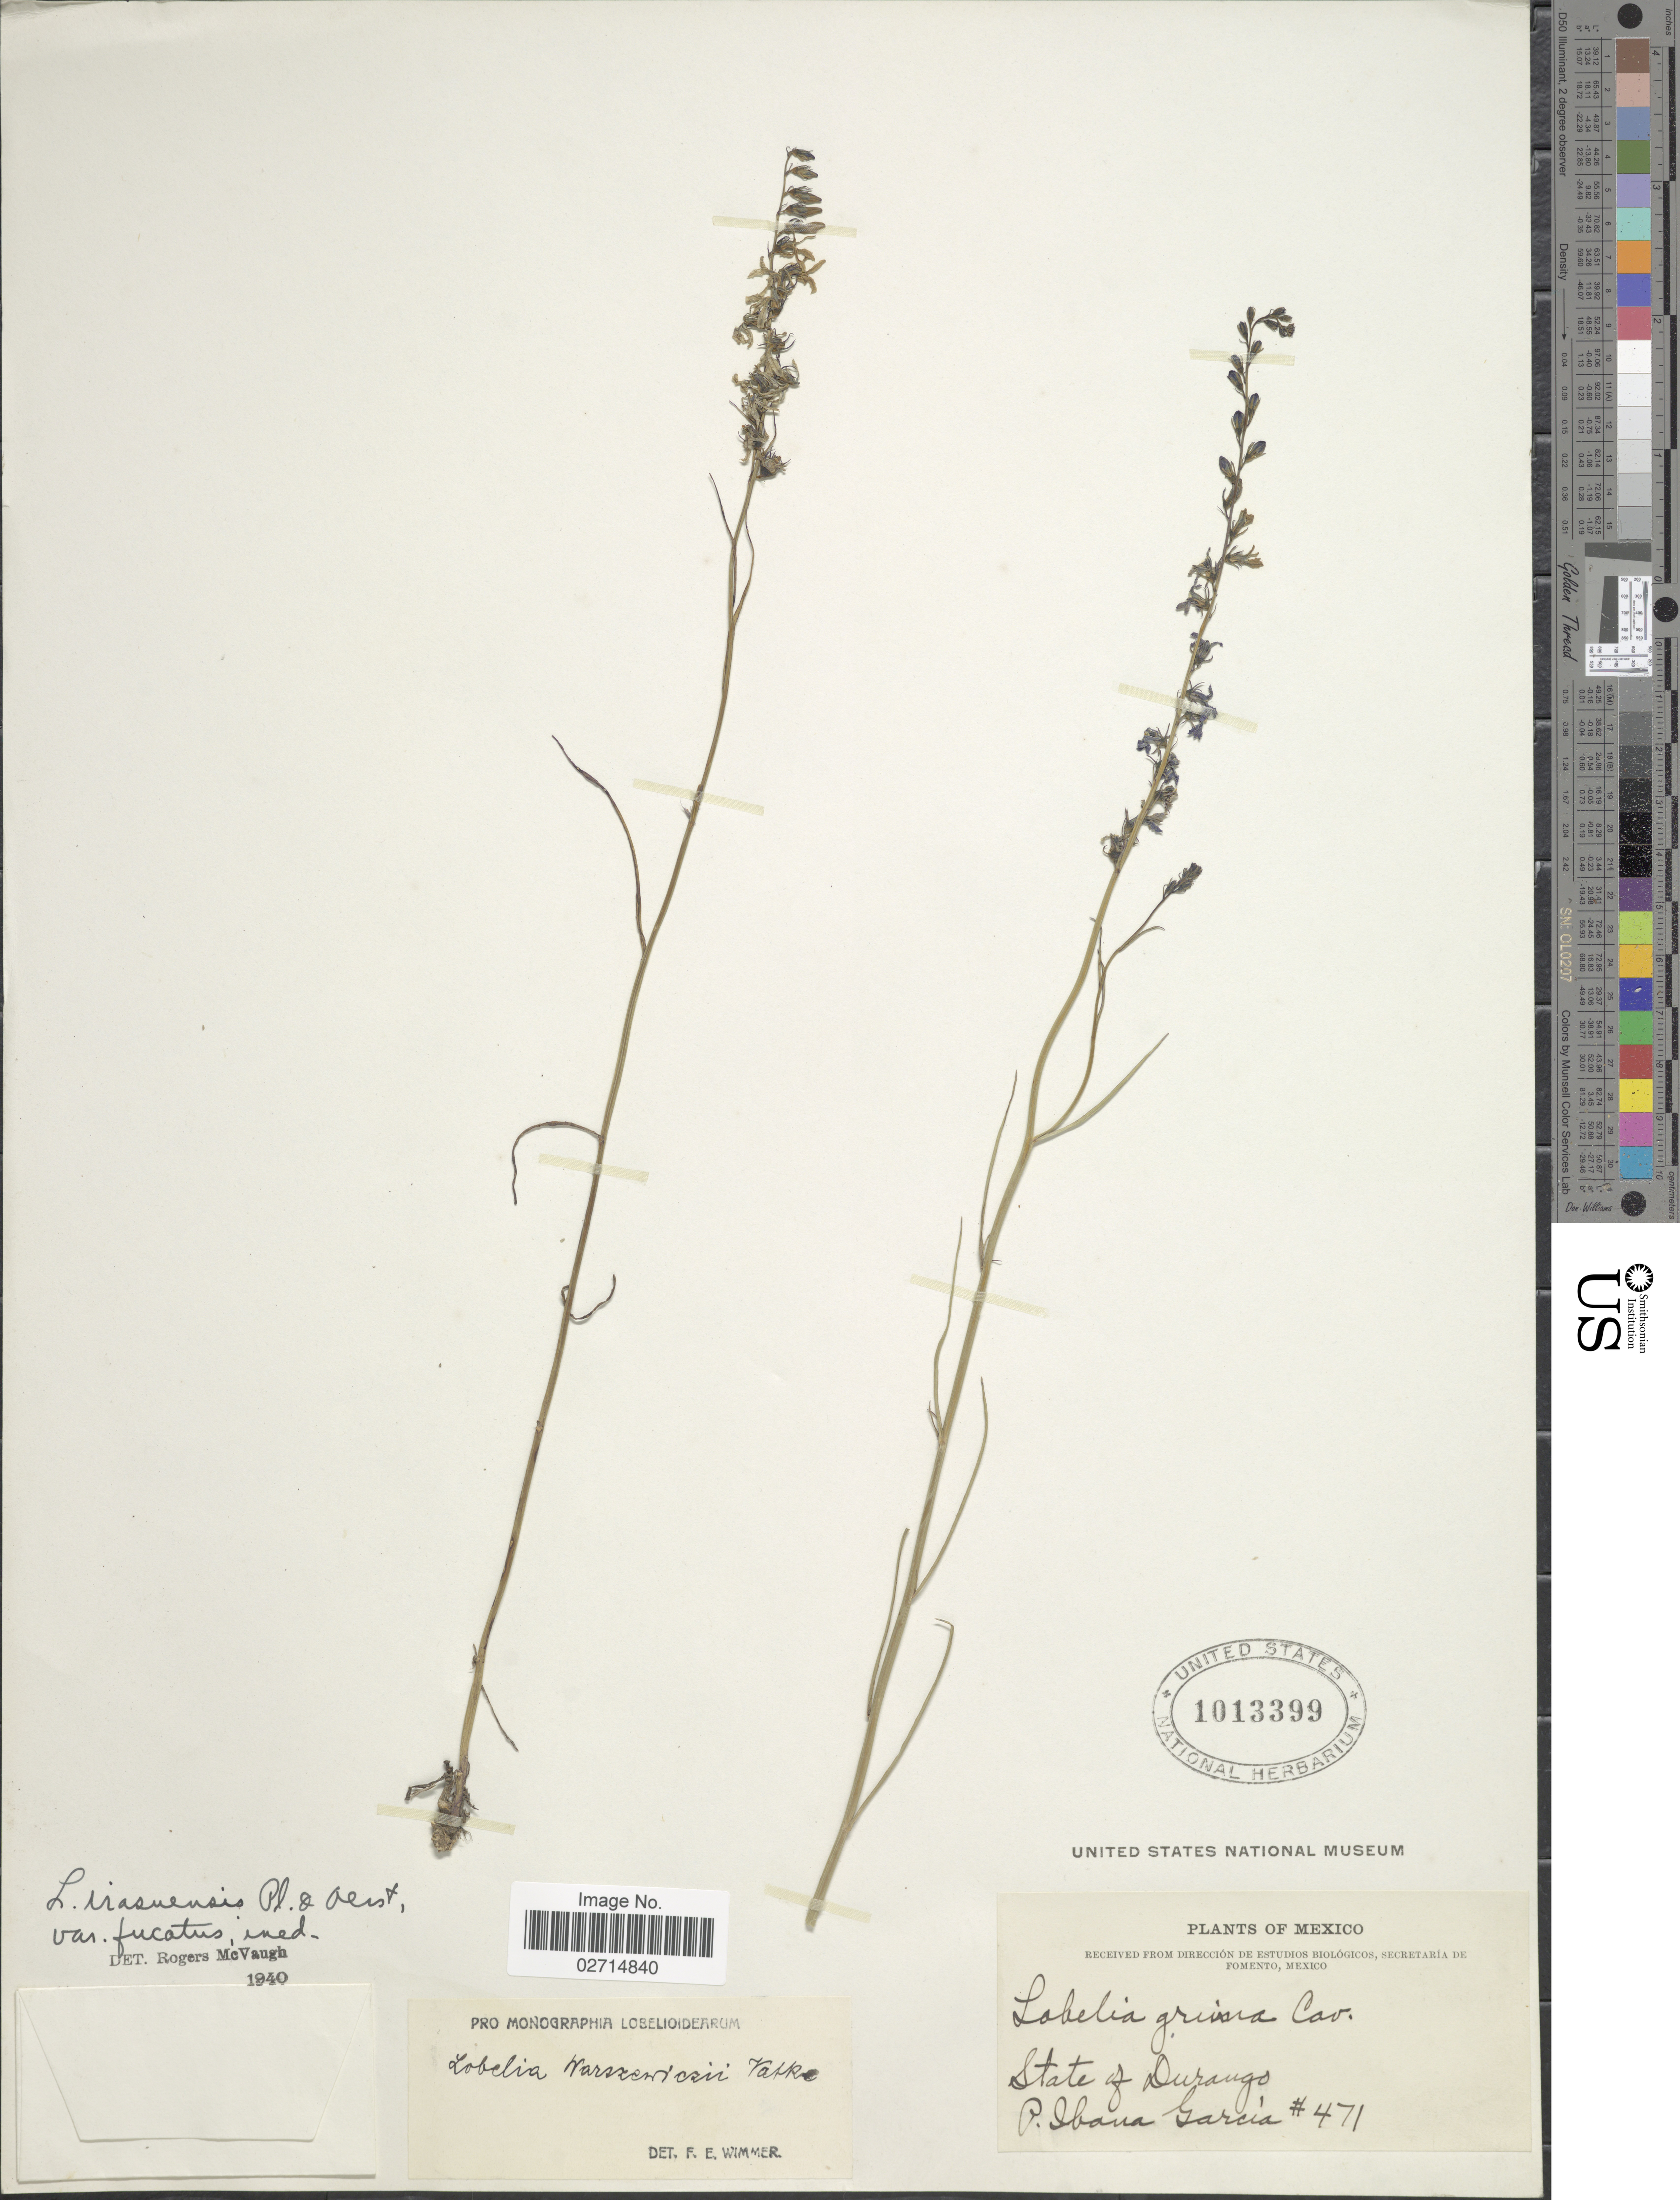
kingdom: Plantae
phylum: Tracheophyta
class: Magnoliopsida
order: Asterales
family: Campanulaceae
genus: Lobelia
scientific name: Lobelia irasuensis subsp. fucata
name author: (McVaugh) Lammers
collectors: P. Ibana-García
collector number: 471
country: Mexico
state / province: Durango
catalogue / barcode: US 1013399